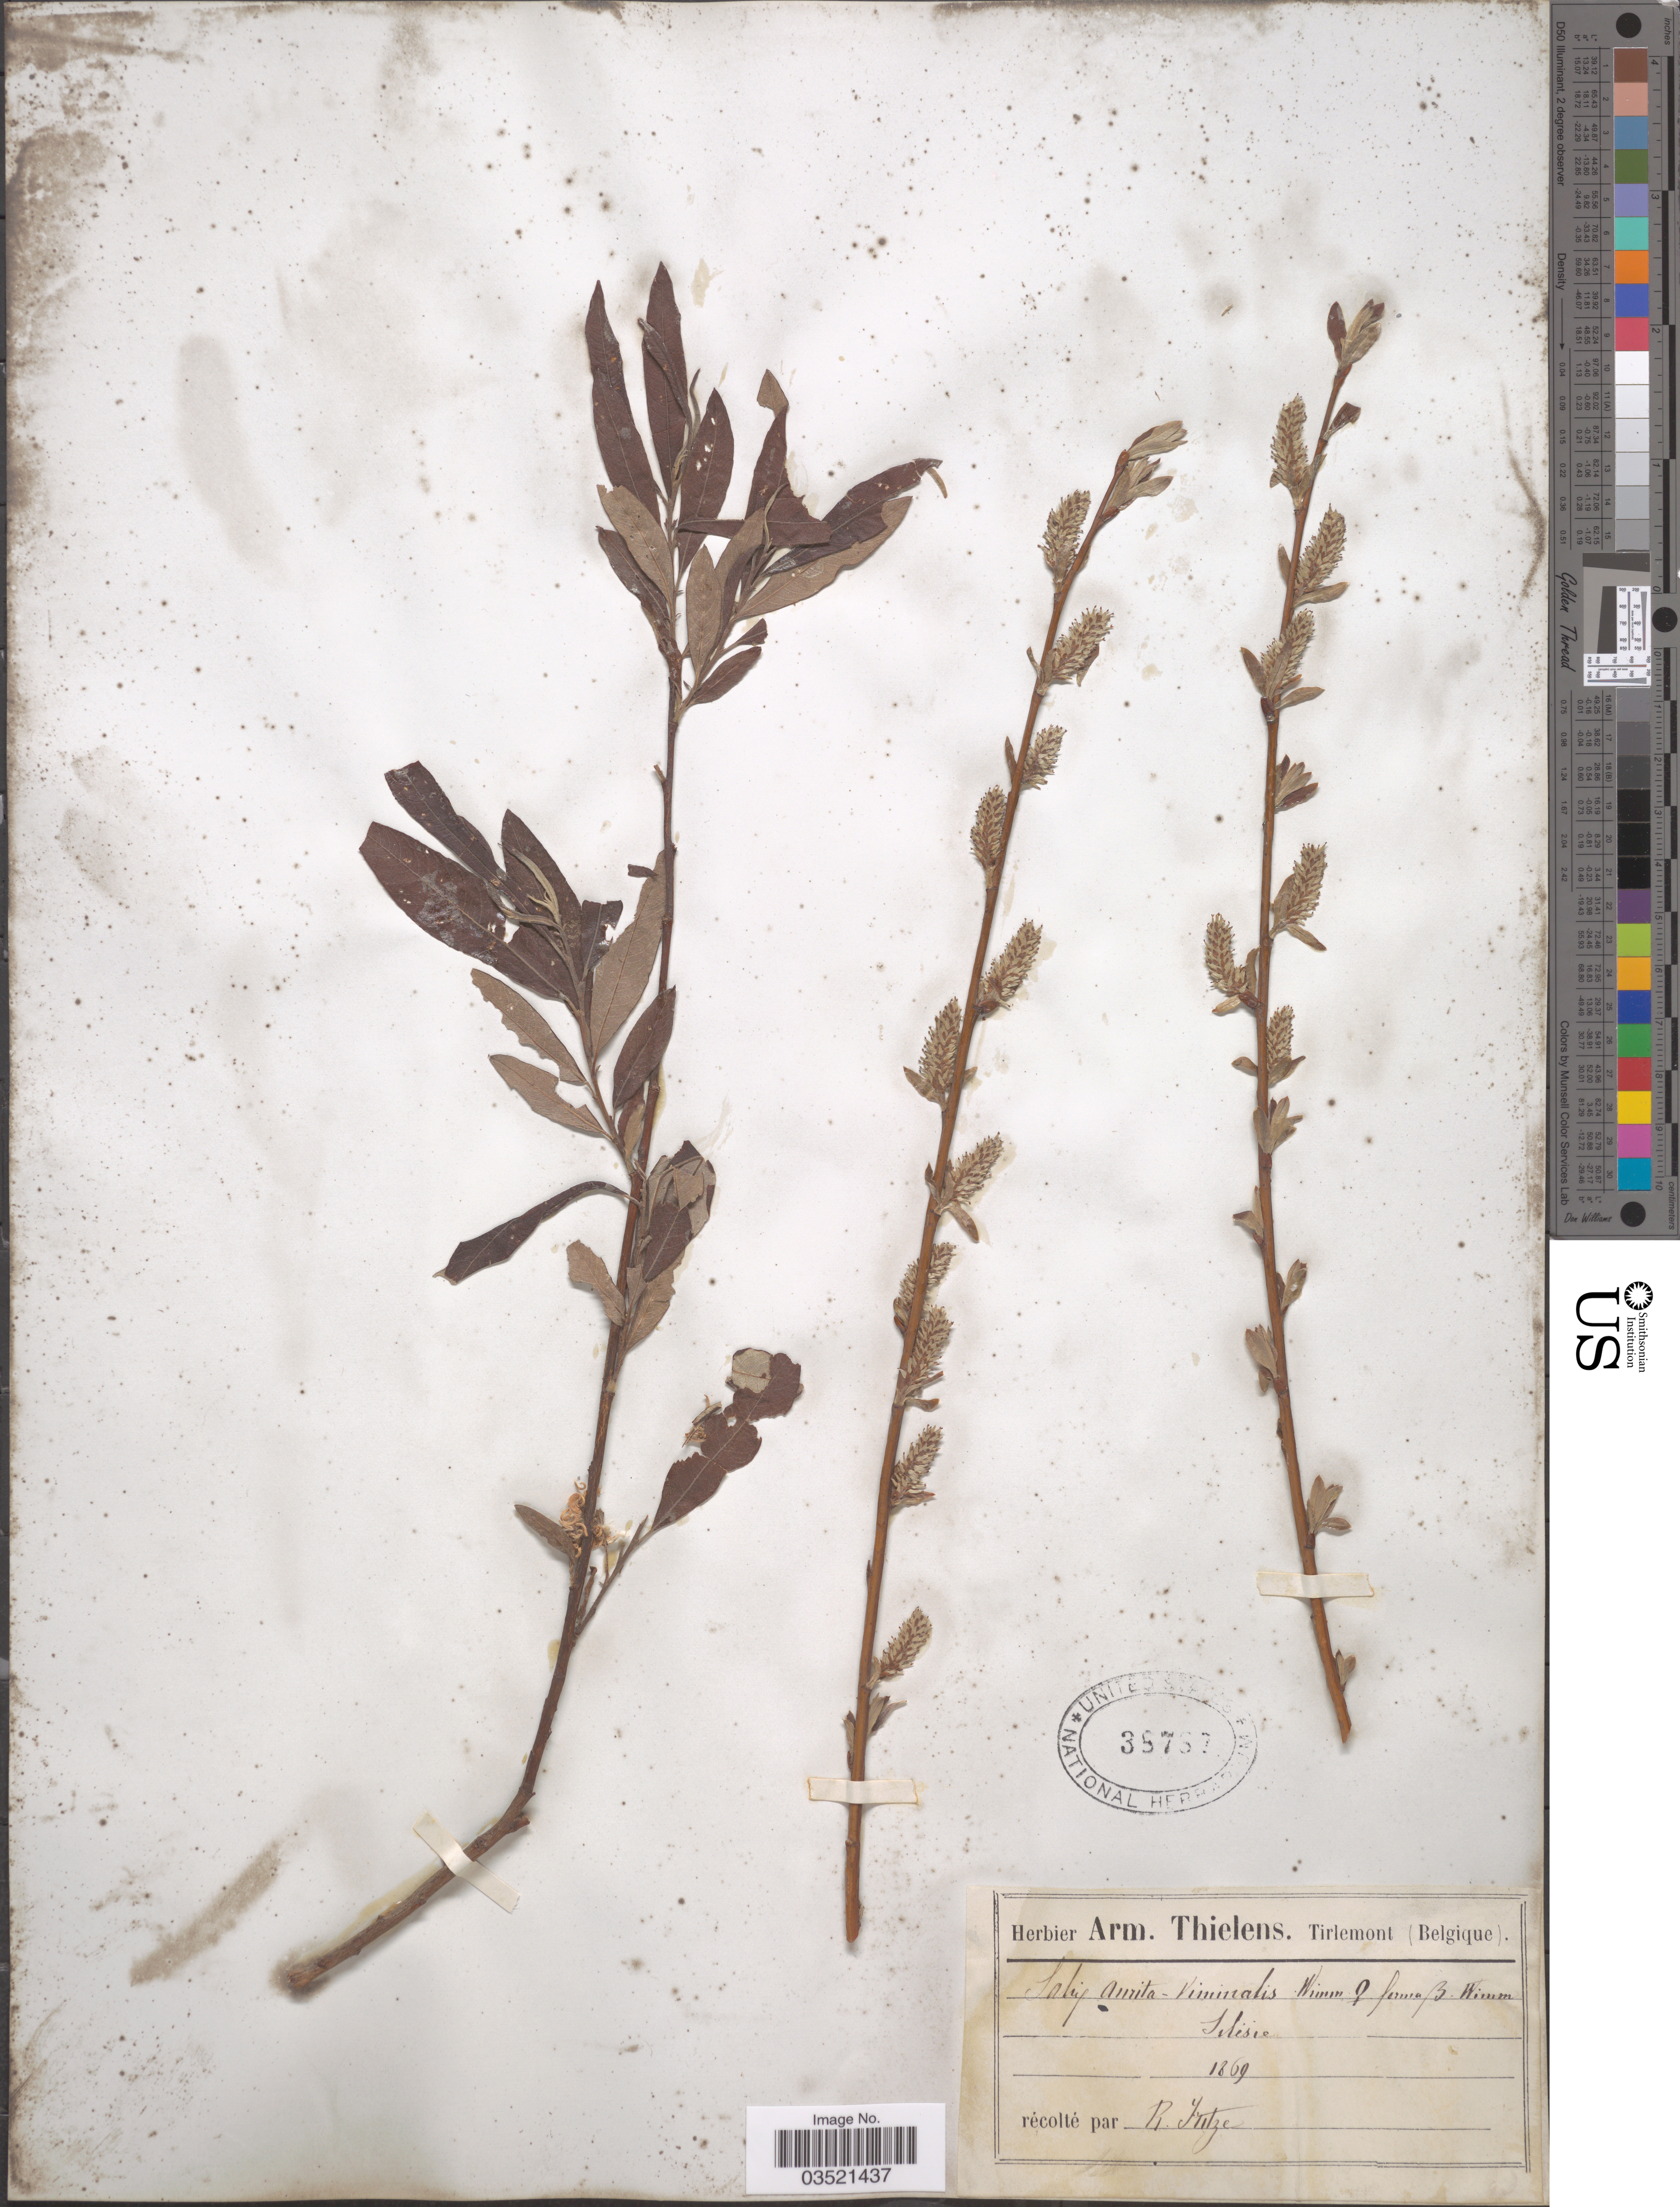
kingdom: Plantae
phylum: Tracheophyta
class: Magnoliopsida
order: Malpighiales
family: Salicaceae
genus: Salix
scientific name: Salix aurita x S. viminalis L.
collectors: R. Fritze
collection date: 1869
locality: Silésie.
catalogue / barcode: US 38787